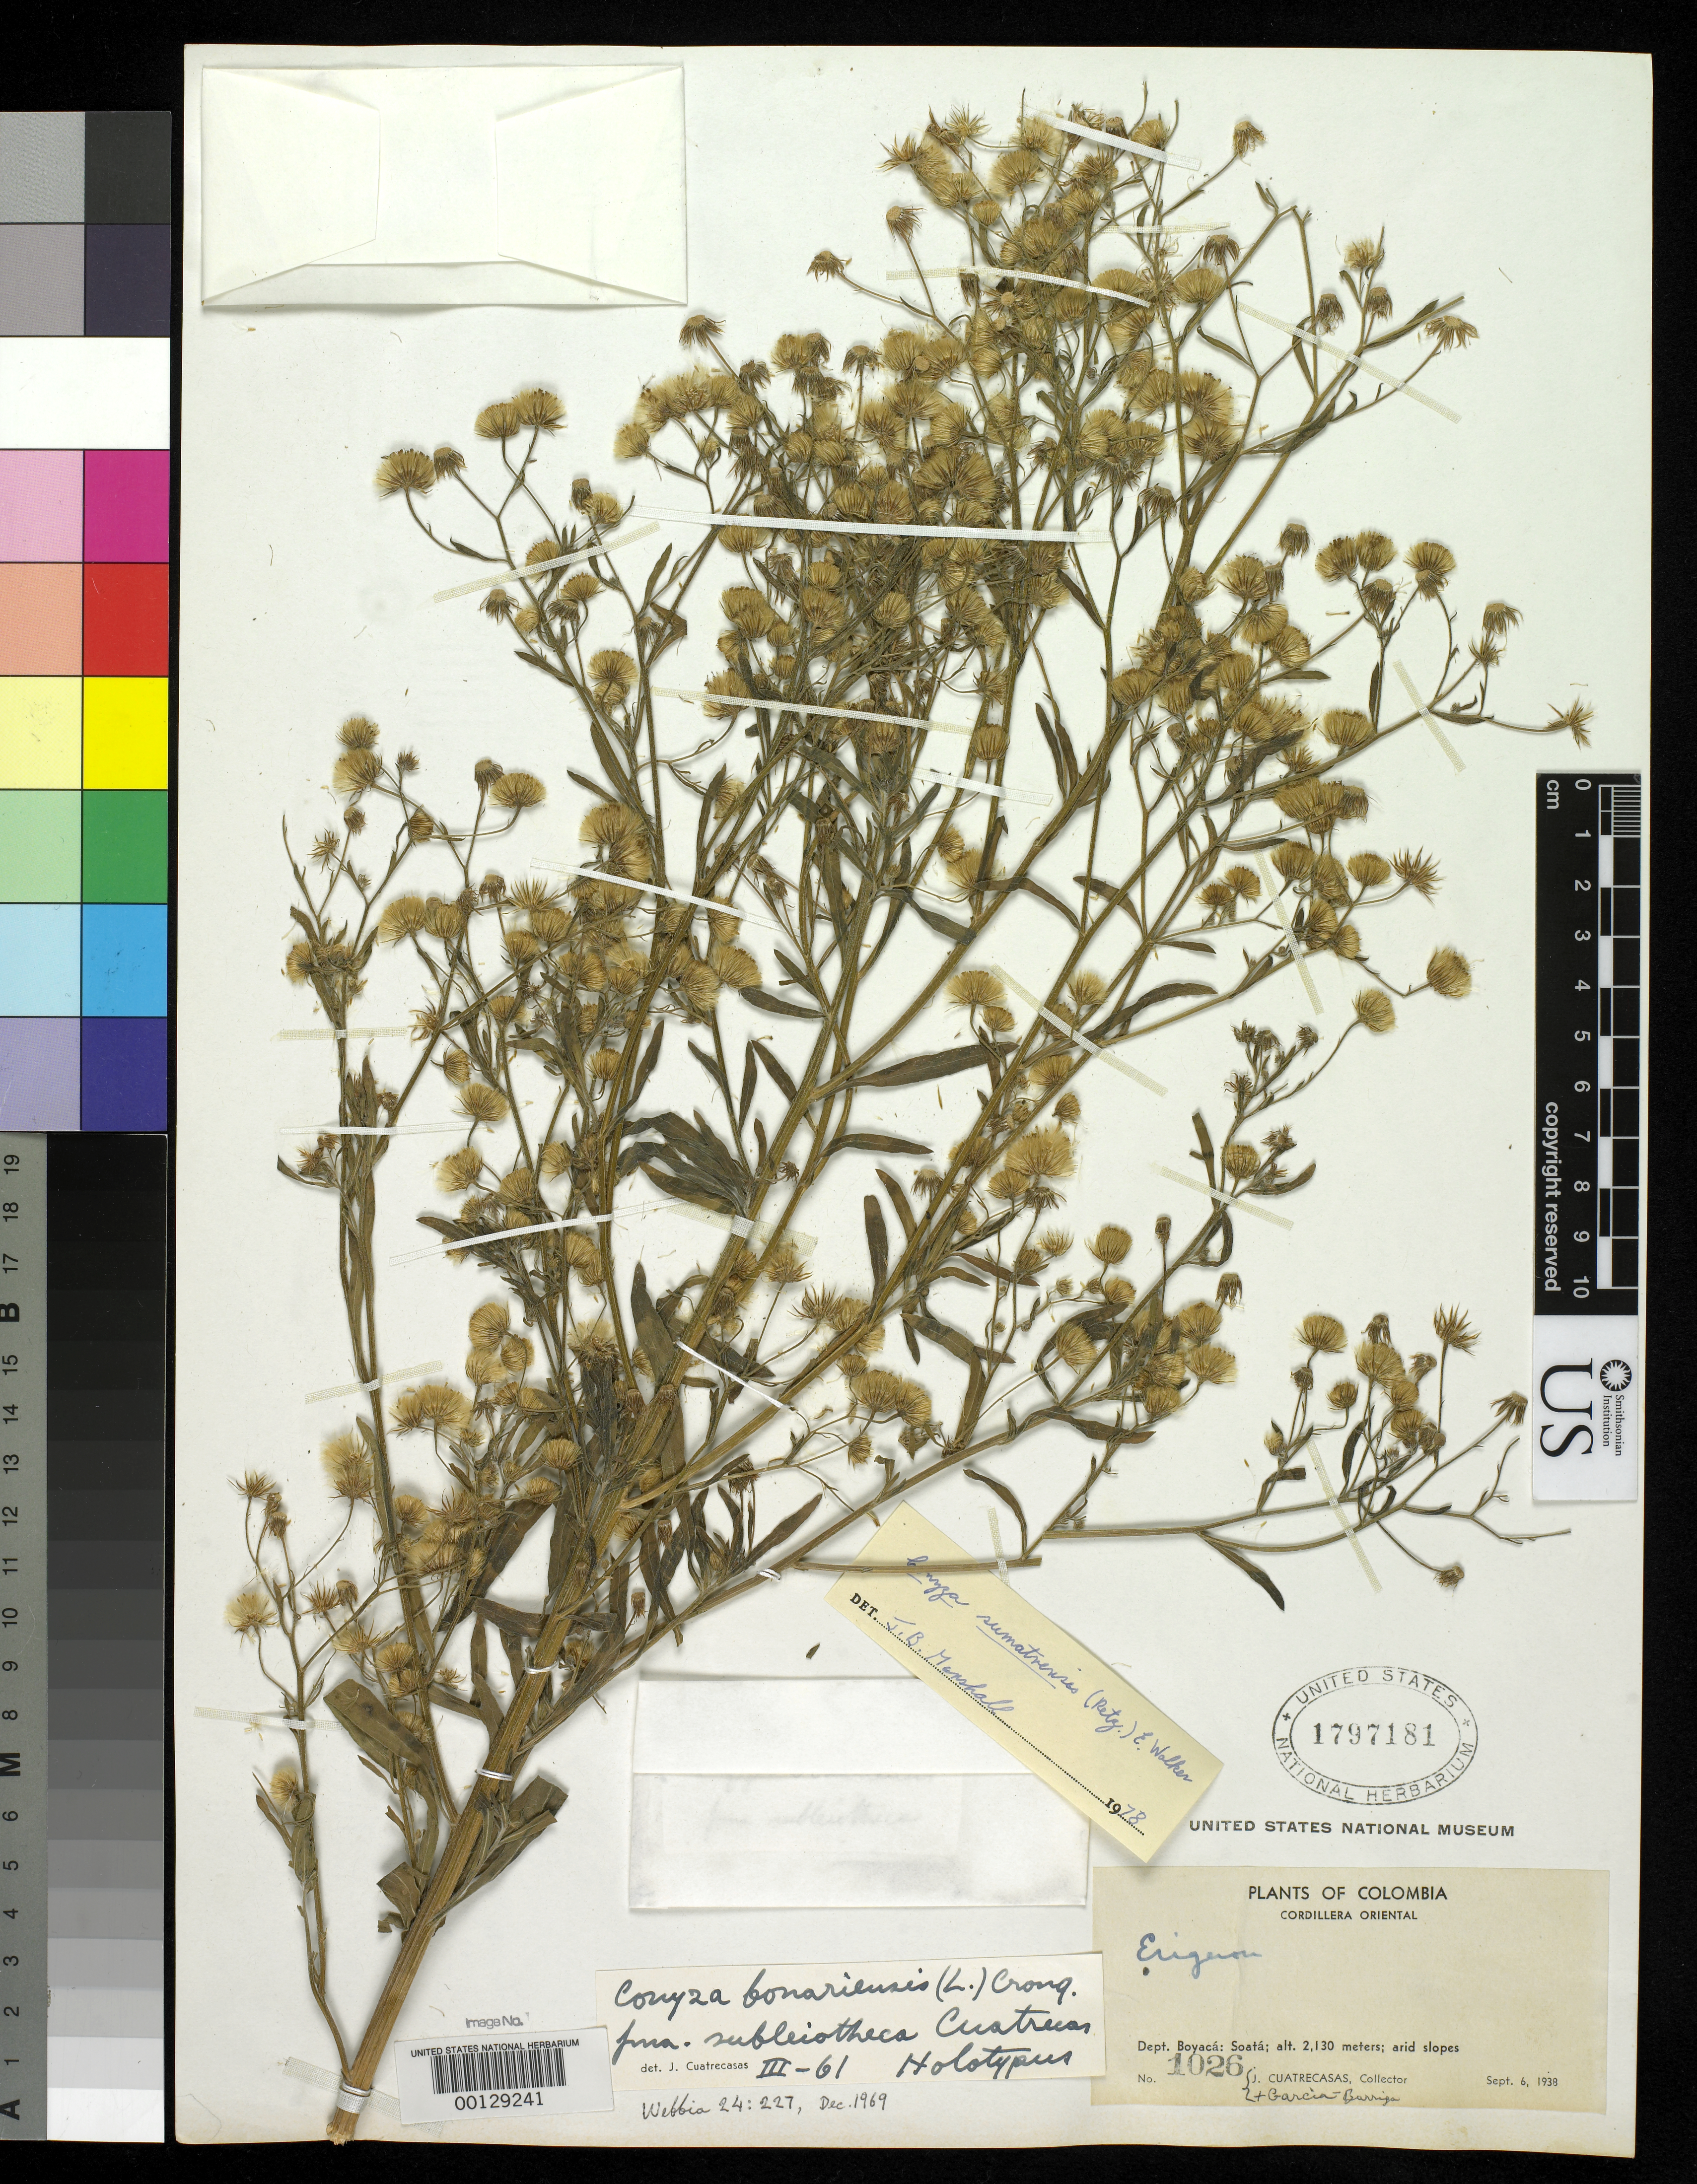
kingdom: Plantae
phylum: Tracheophyta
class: Magnoliopsida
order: Asterales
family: Asteraceae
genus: Conyza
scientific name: Conyza bonariensis f. subleiotheca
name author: Cuatrec.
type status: Holotype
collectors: J. Cuatrecasas & H. García Barriga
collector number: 1026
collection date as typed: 06 Sep 1938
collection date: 1938-09-06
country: Colombia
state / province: Boyacá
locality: Soata.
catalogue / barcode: US 1797181